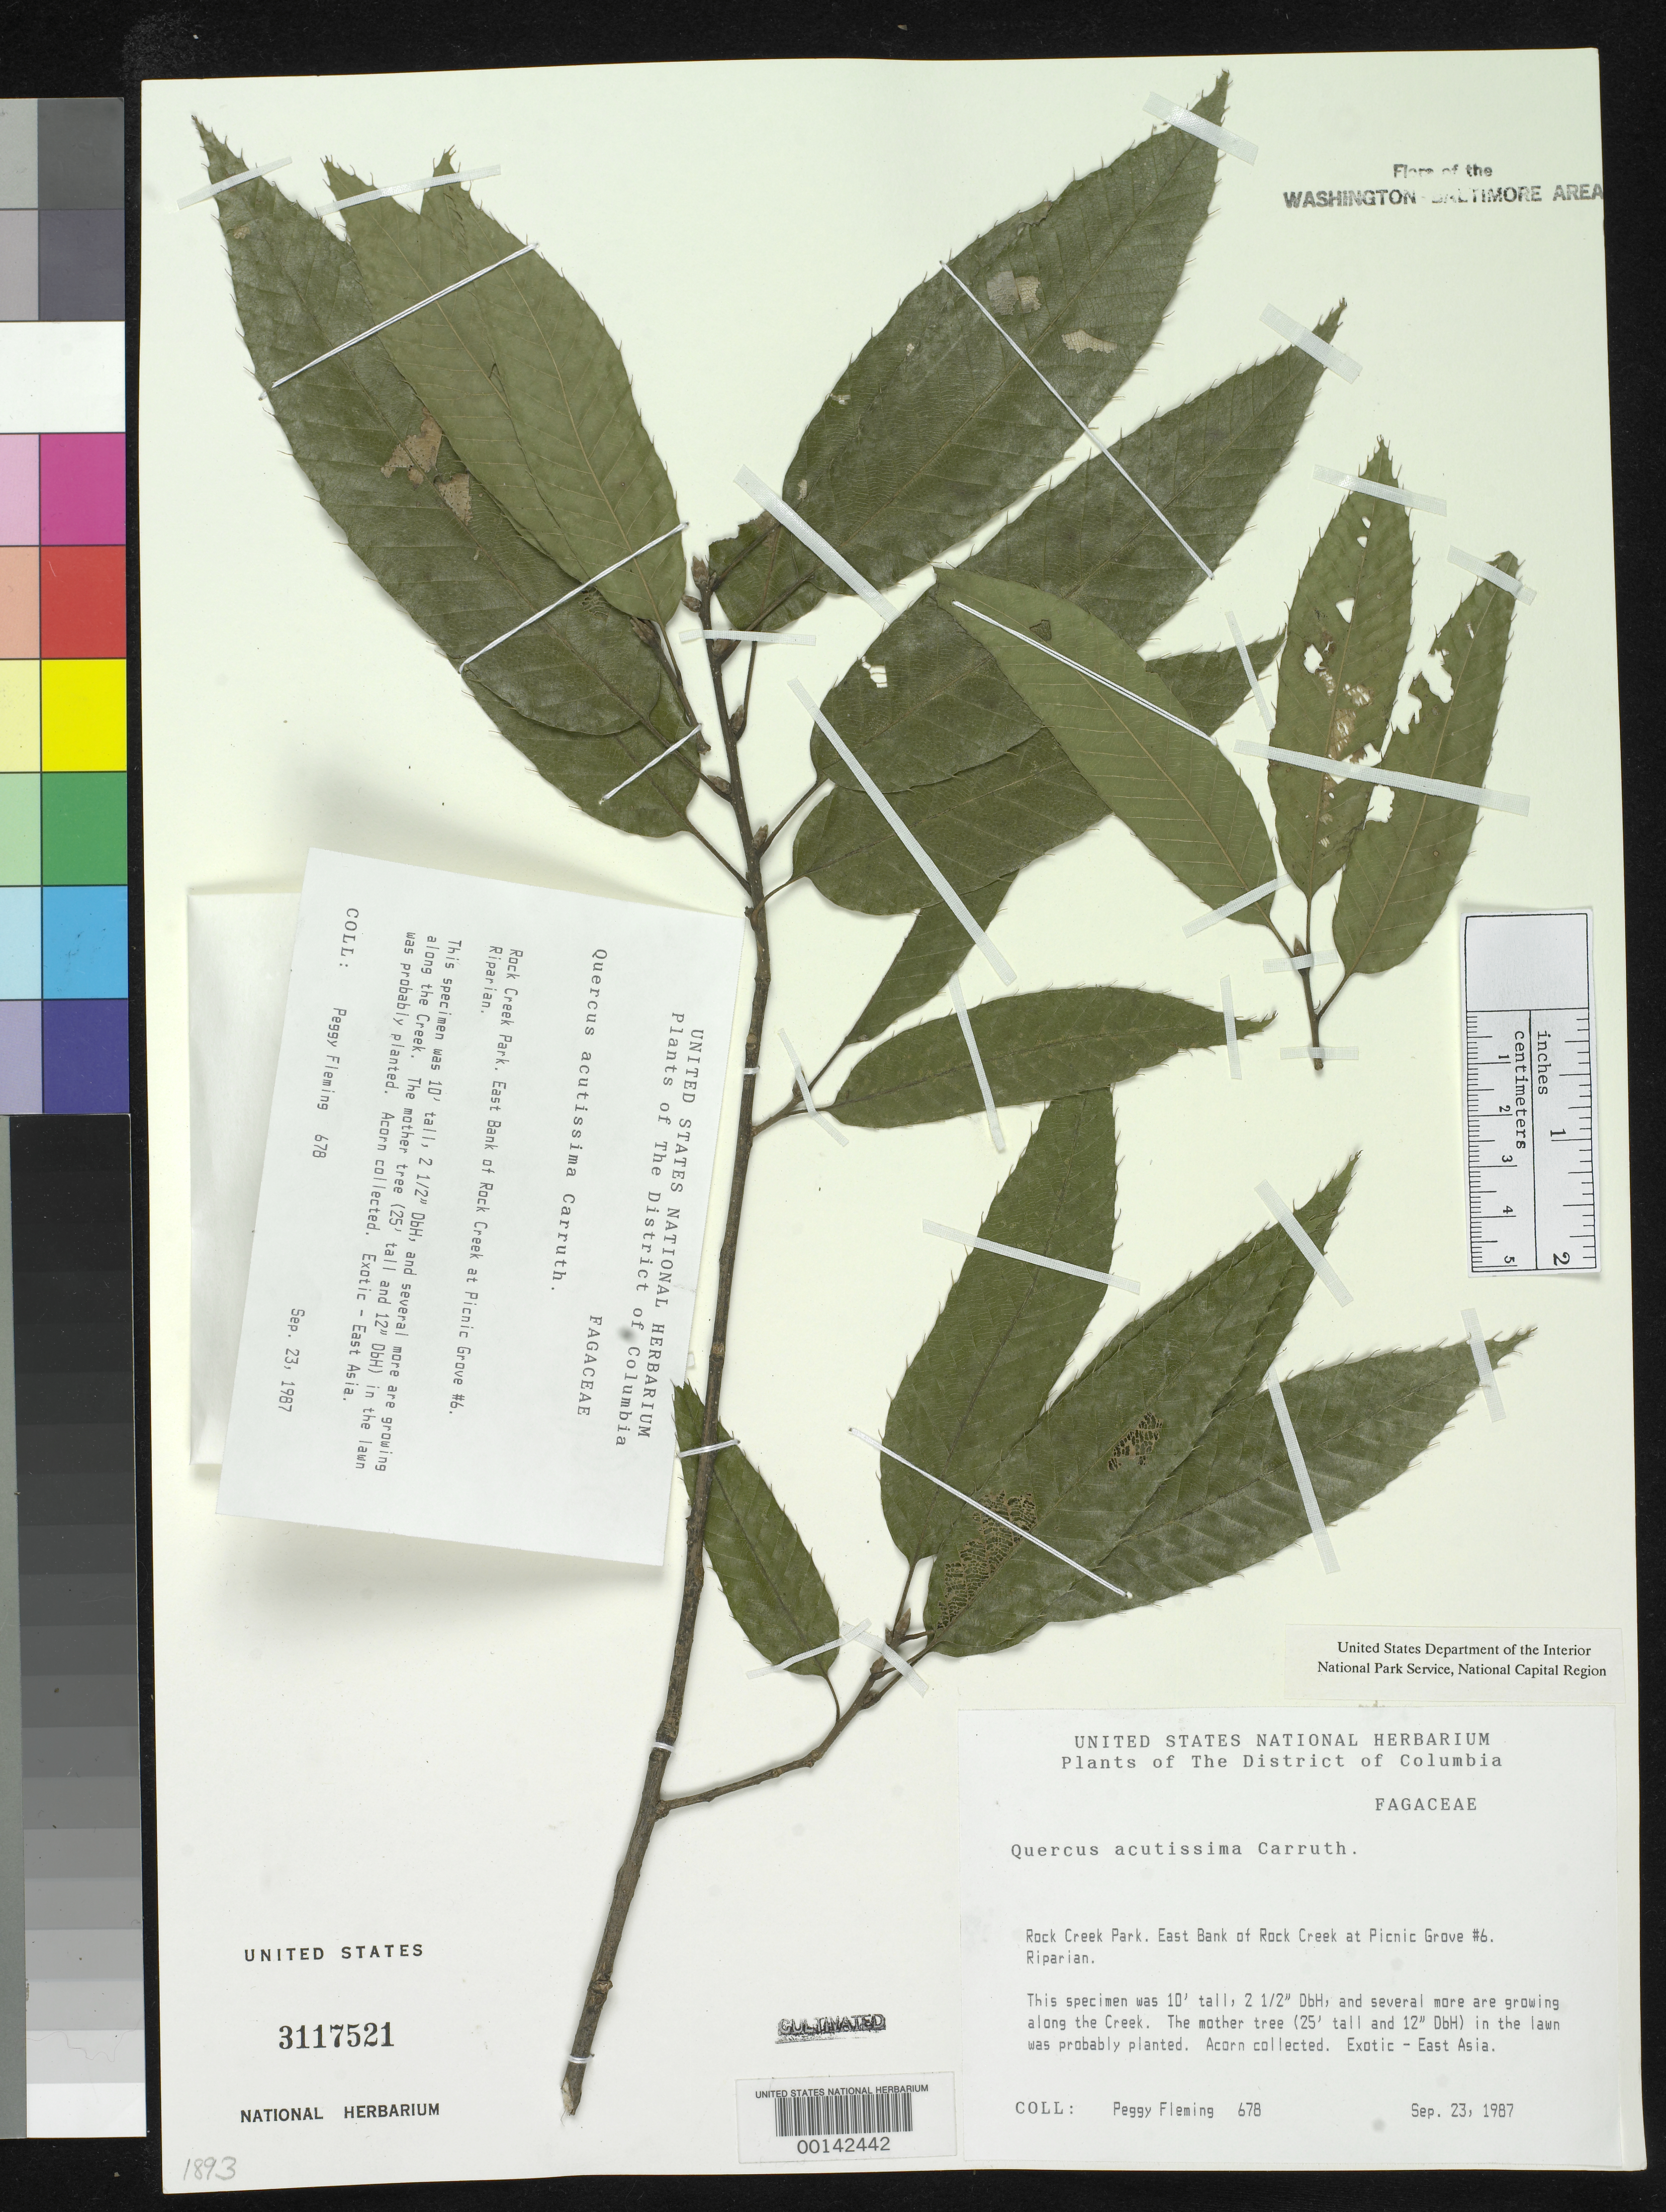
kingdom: Plantae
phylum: Tracheophyta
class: Magnoliopsida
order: Fagales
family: Fagaceae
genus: Quercus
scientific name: Quercus acutissima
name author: Carruth.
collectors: P. Fleming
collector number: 678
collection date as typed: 23 Sep 1987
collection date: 1987-09-23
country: United States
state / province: District of Columbia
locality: Rock Creek Park. East bank of Rock Creek at Picnic Grove #6. Rock Creek Park and vicinity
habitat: Riparian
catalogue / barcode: US 3117521